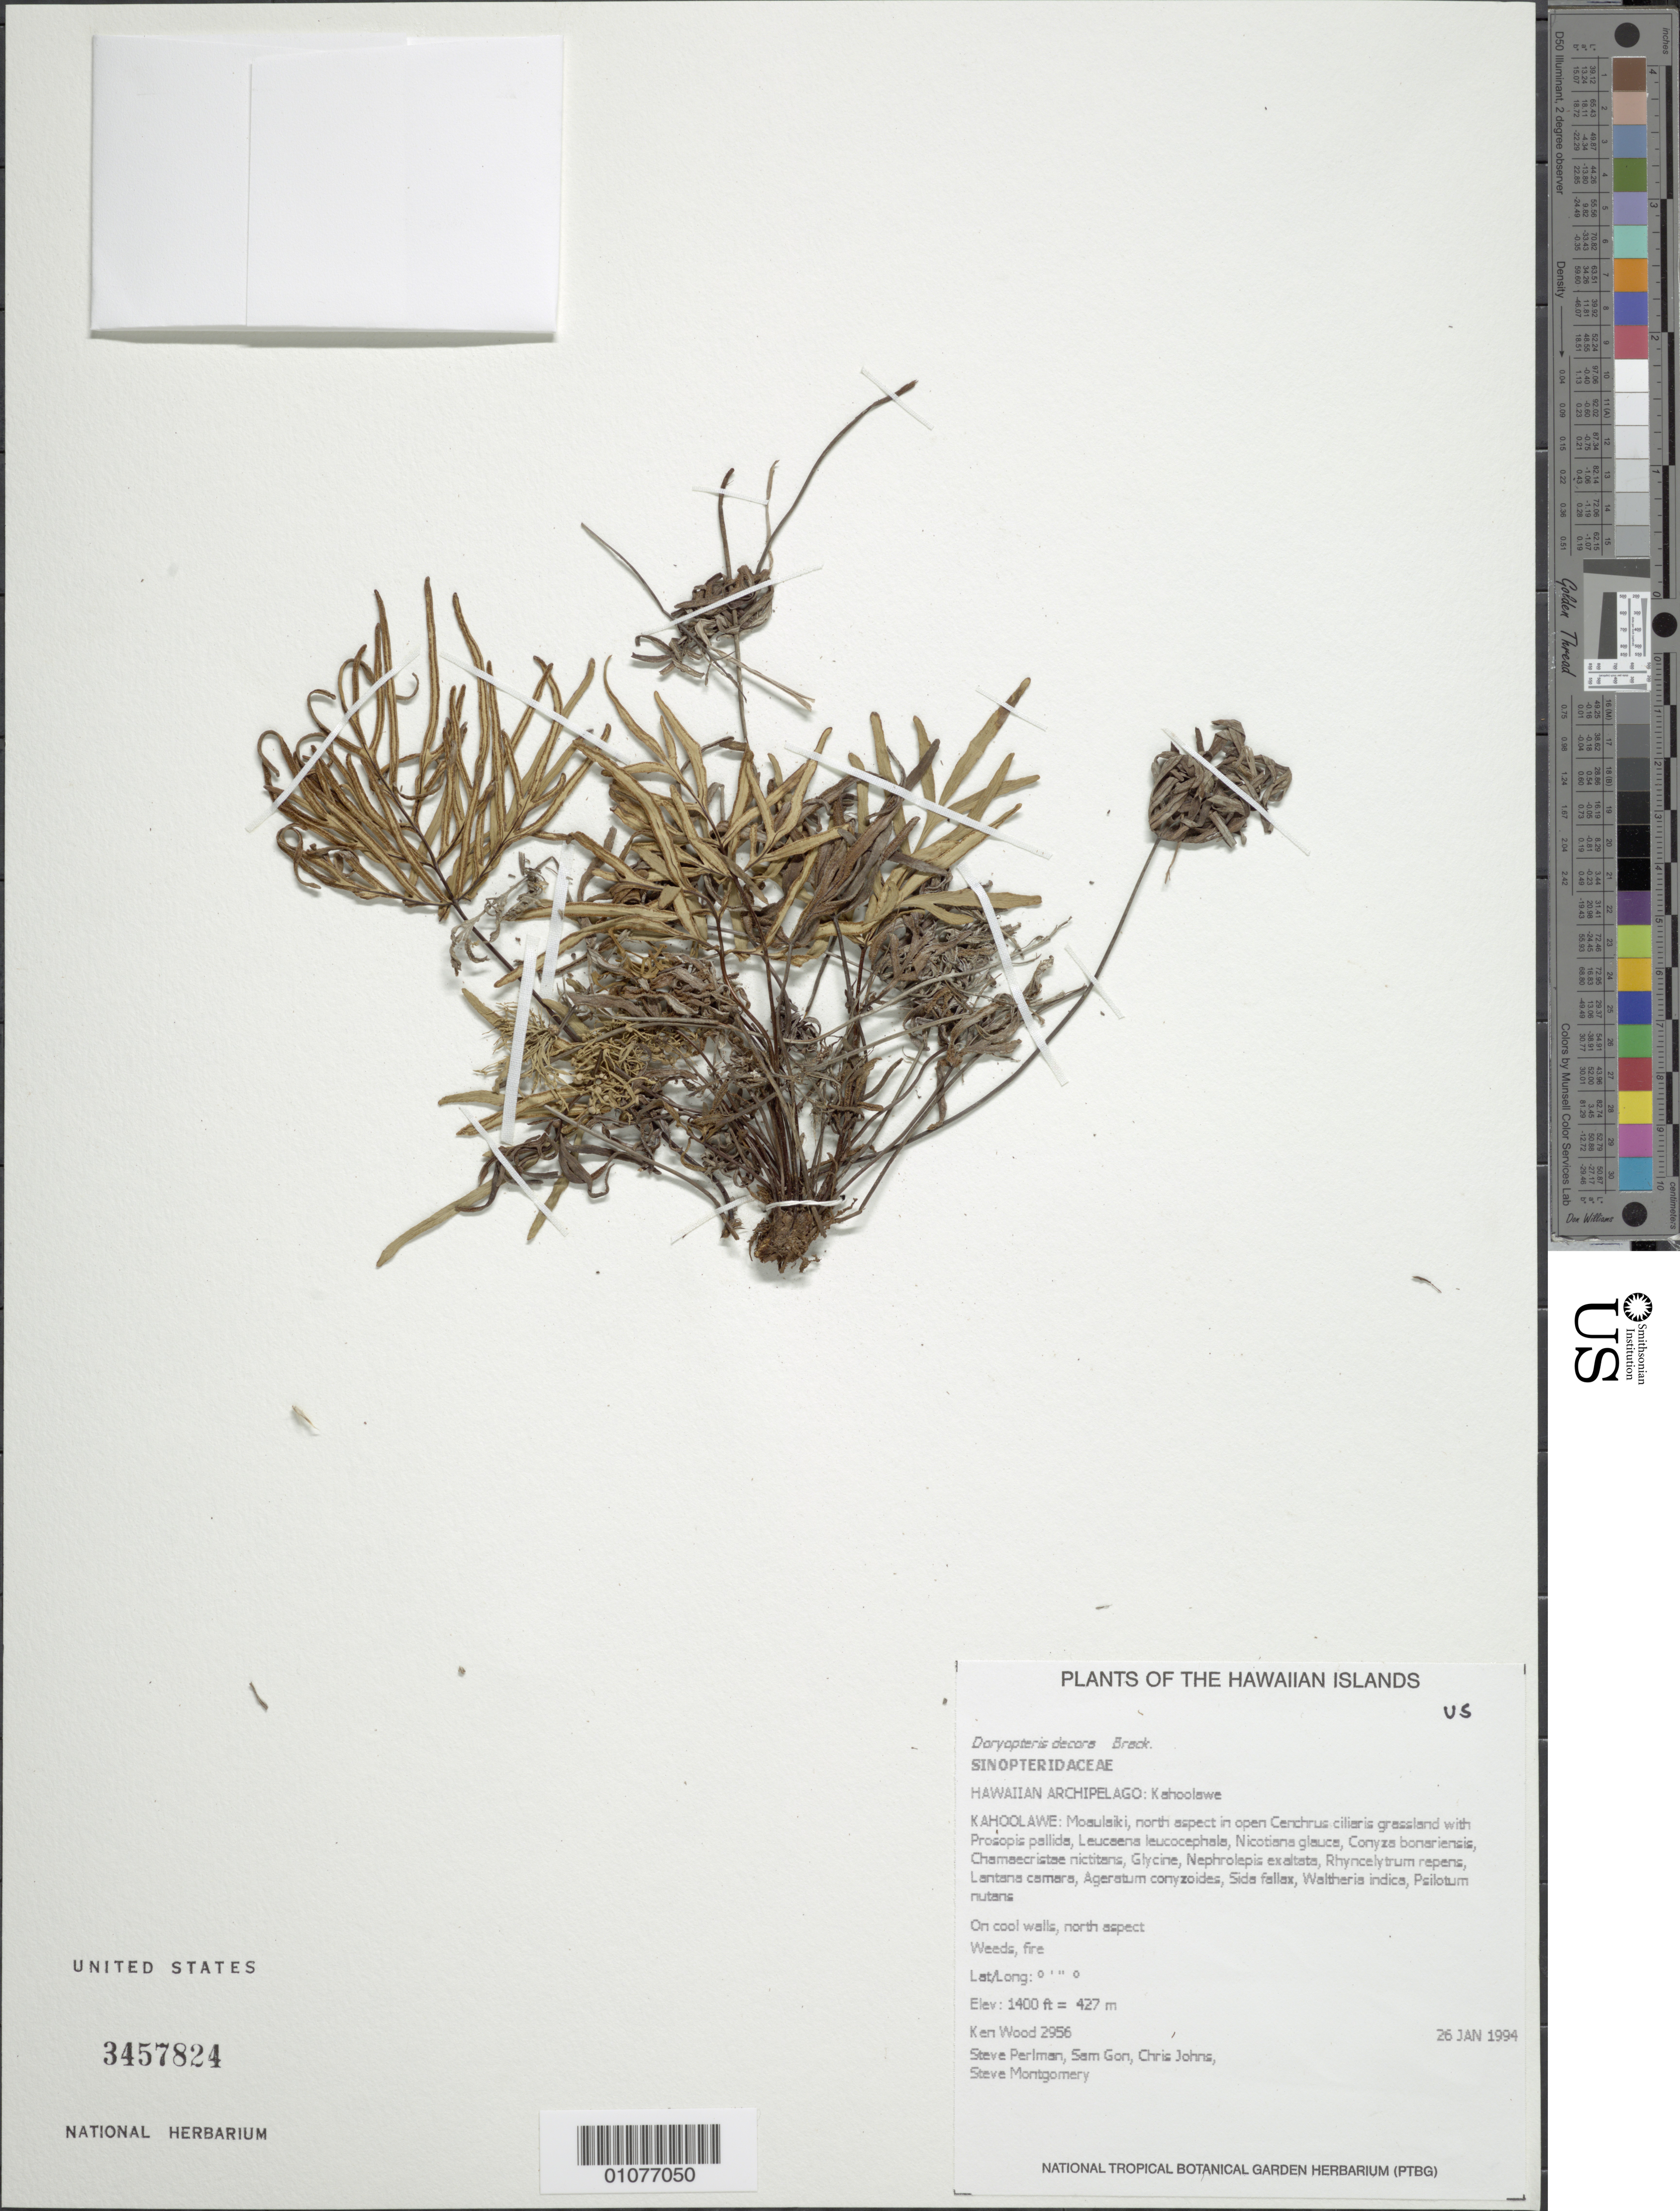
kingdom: Plantae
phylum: Tracheophyta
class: Polypodiopsida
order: Polypodiales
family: Pteridaceae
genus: Doryopteris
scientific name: Doryopteris decora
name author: Brack.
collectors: K. R. Wood, S. P. Perlman, S. Gon, C. Johns & S. Montgomery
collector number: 2956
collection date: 1994-01-26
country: United States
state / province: Hawaii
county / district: Maui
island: Kaho'olawe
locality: Moaulaiki, N aspect in open grassland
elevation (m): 427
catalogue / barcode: US 3457824